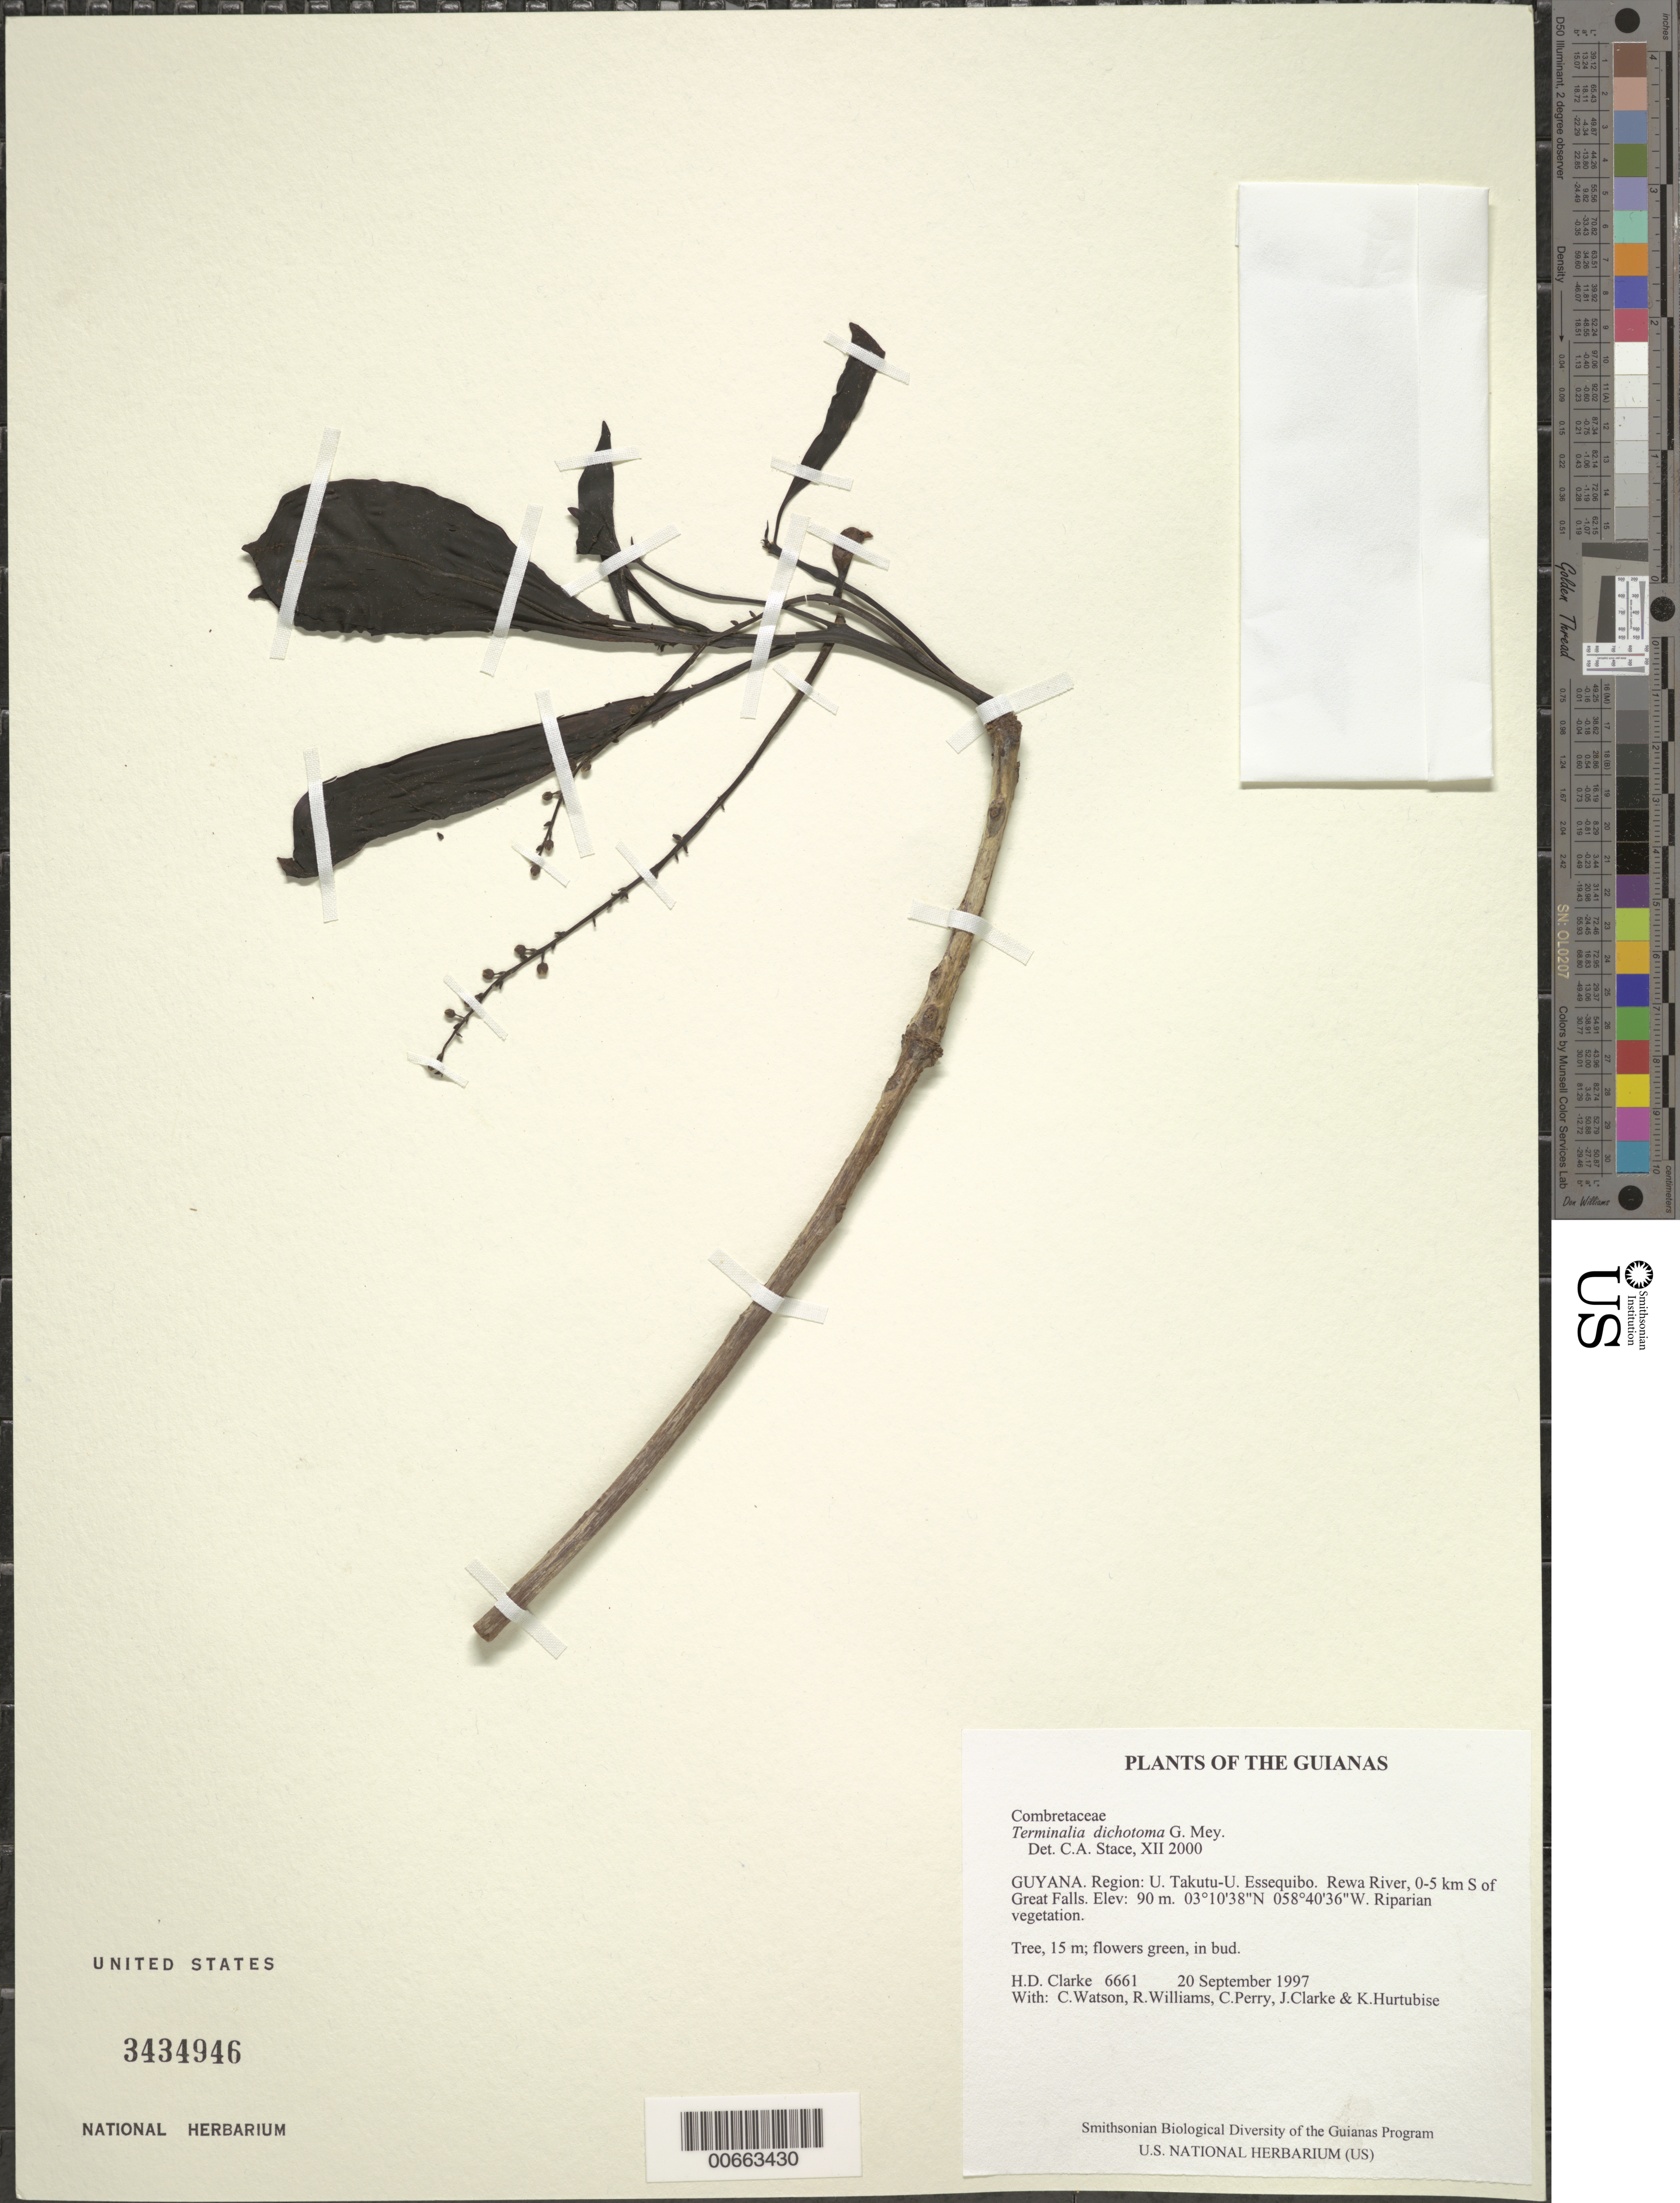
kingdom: Plantae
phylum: Tracheophyta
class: Magnoliopsida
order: Myrtales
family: Combretaceae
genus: Terminalia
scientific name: Terminalia dichotoma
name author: G. Mey.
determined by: Stace, C. A.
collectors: H. D. Clarke, C. Watson, R. Williams, C. Perry, J. Clarke & K. Hurtubise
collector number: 6661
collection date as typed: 20 September 1997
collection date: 1997-09-20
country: Guyana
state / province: U. Takutu-U. Essequibo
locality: Rewa River, 0-5 km S of Great Falls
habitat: Riparian vegetation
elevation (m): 90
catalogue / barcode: US 3434946